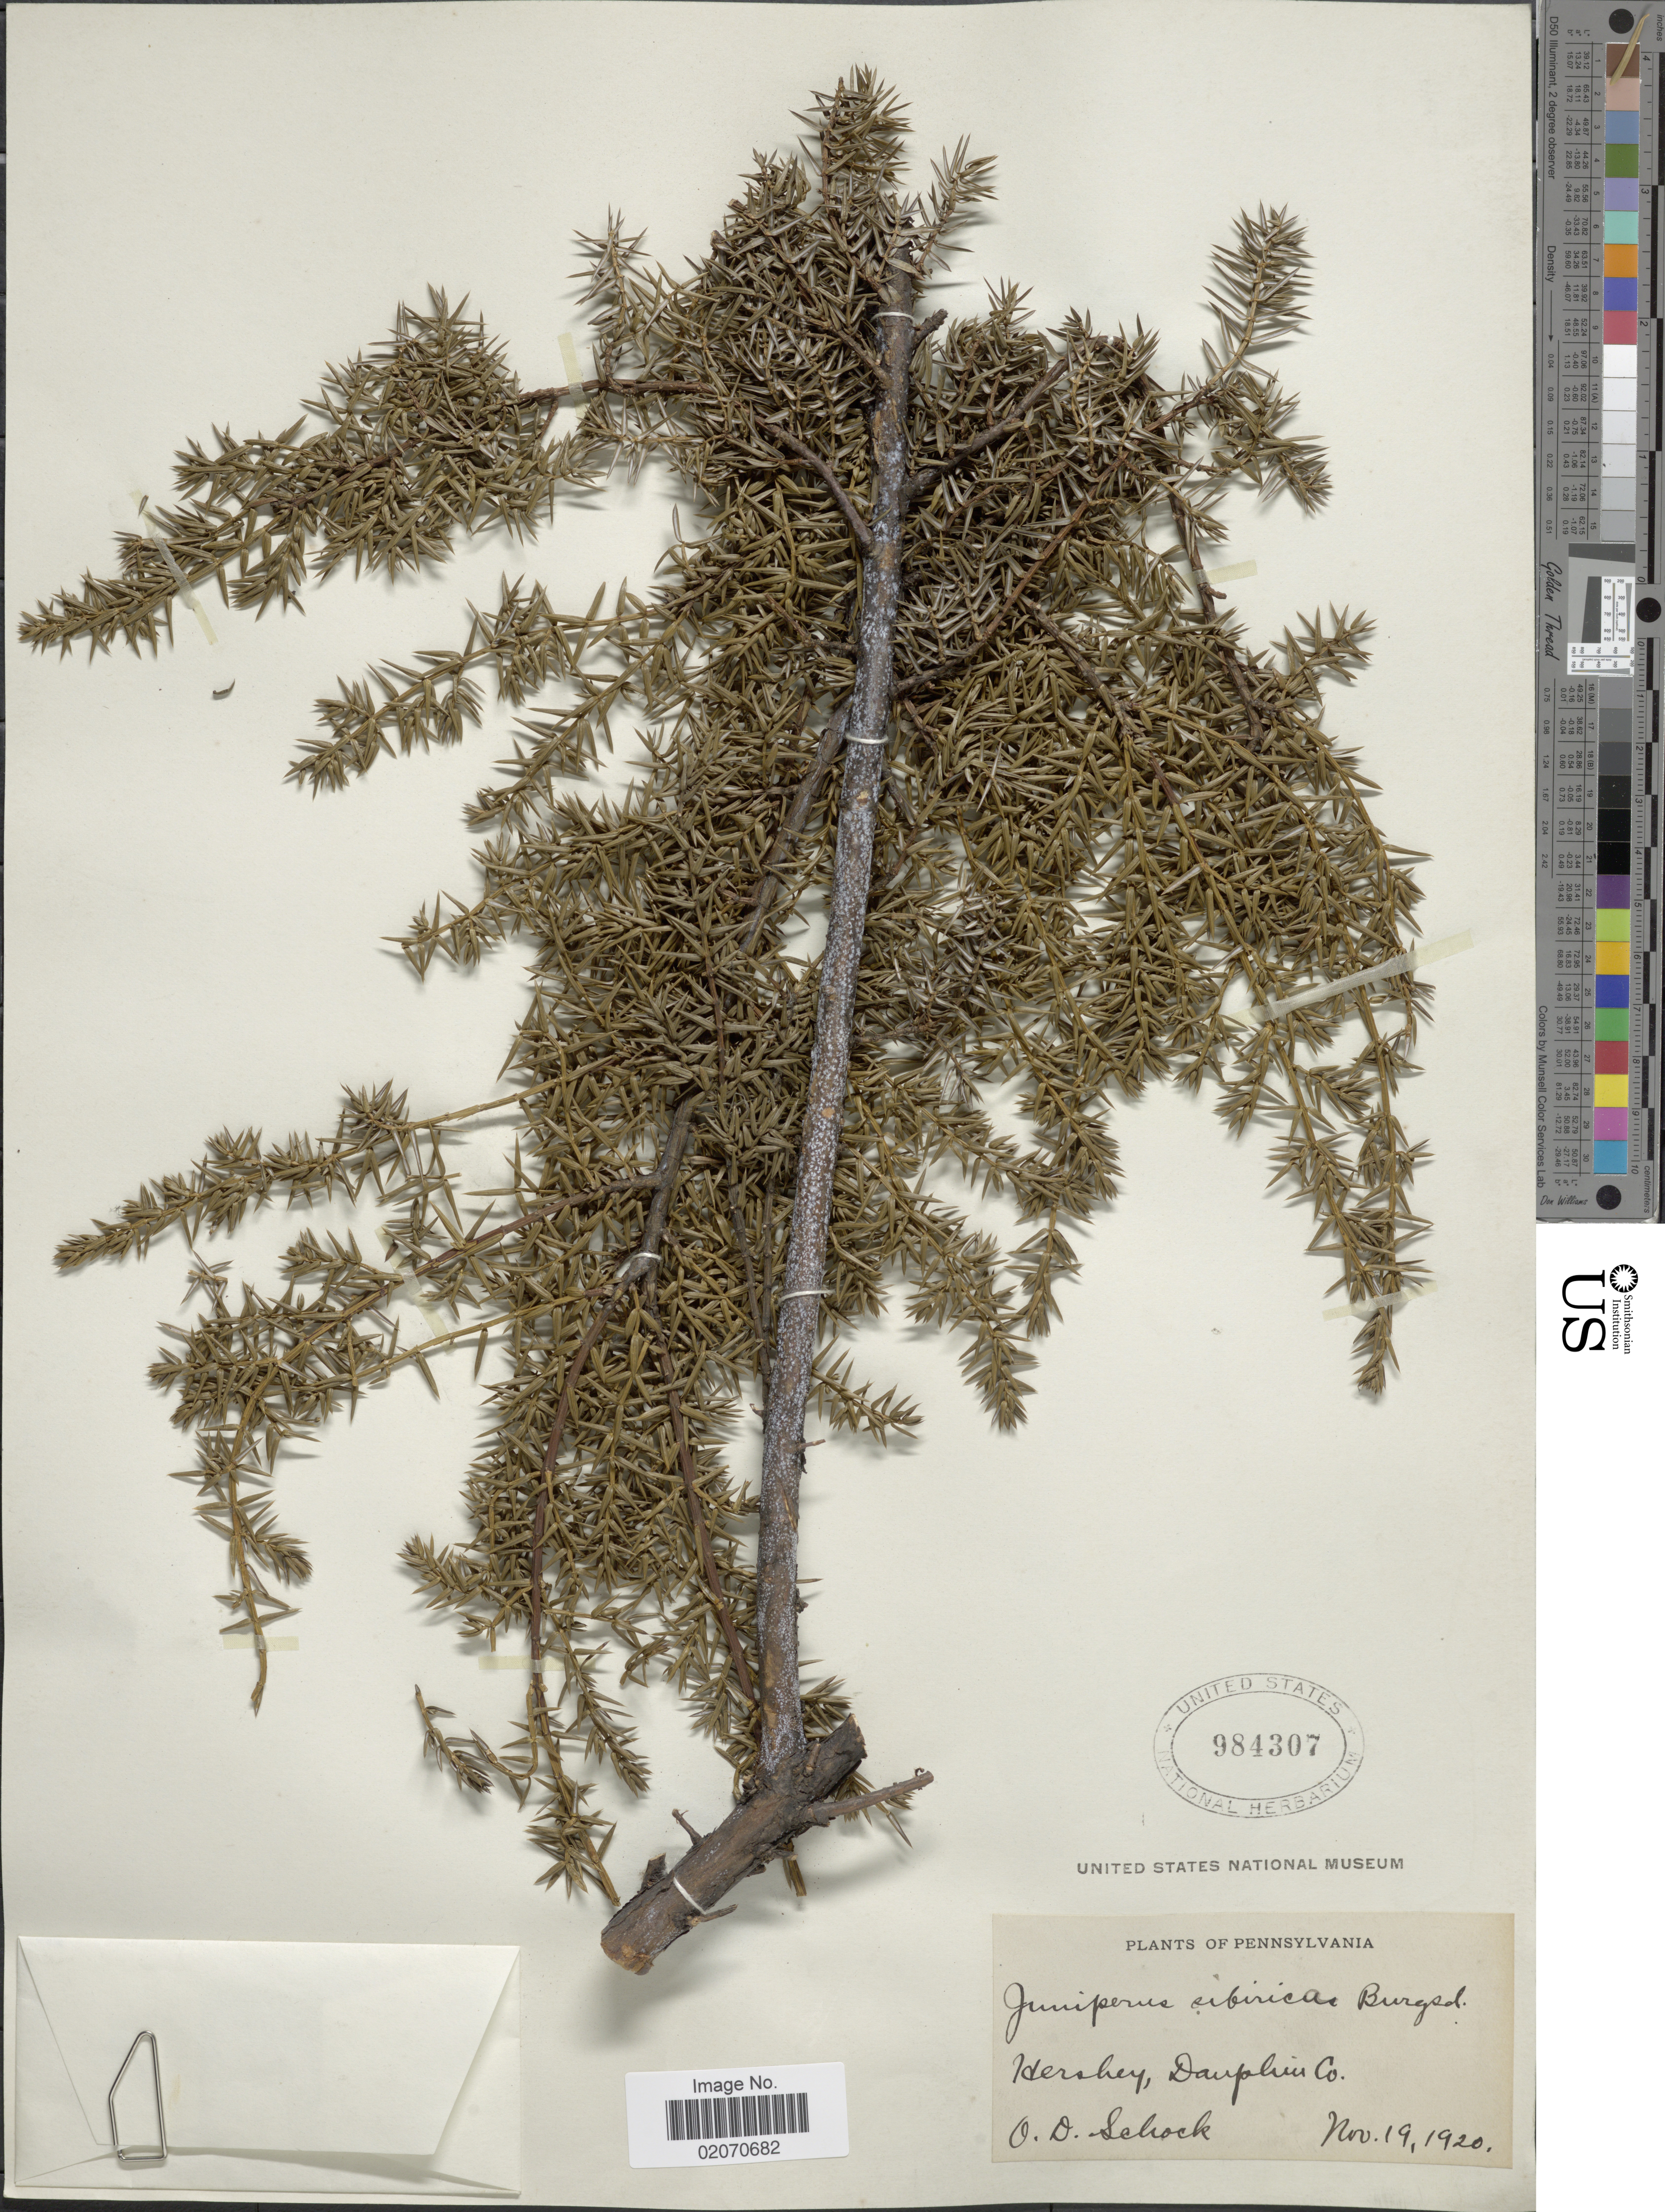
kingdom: Plantae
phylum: Tracheophyta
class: Pinopsida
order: Pinales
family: Cupressaceae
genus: Juniperus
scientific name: Juniperus communis var. depressa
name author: Pursh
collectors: O. Schock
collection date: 1920-11-19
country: United States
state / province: Pennsylvania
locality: Hershey, Dauphin Co.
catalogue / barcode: US 984307